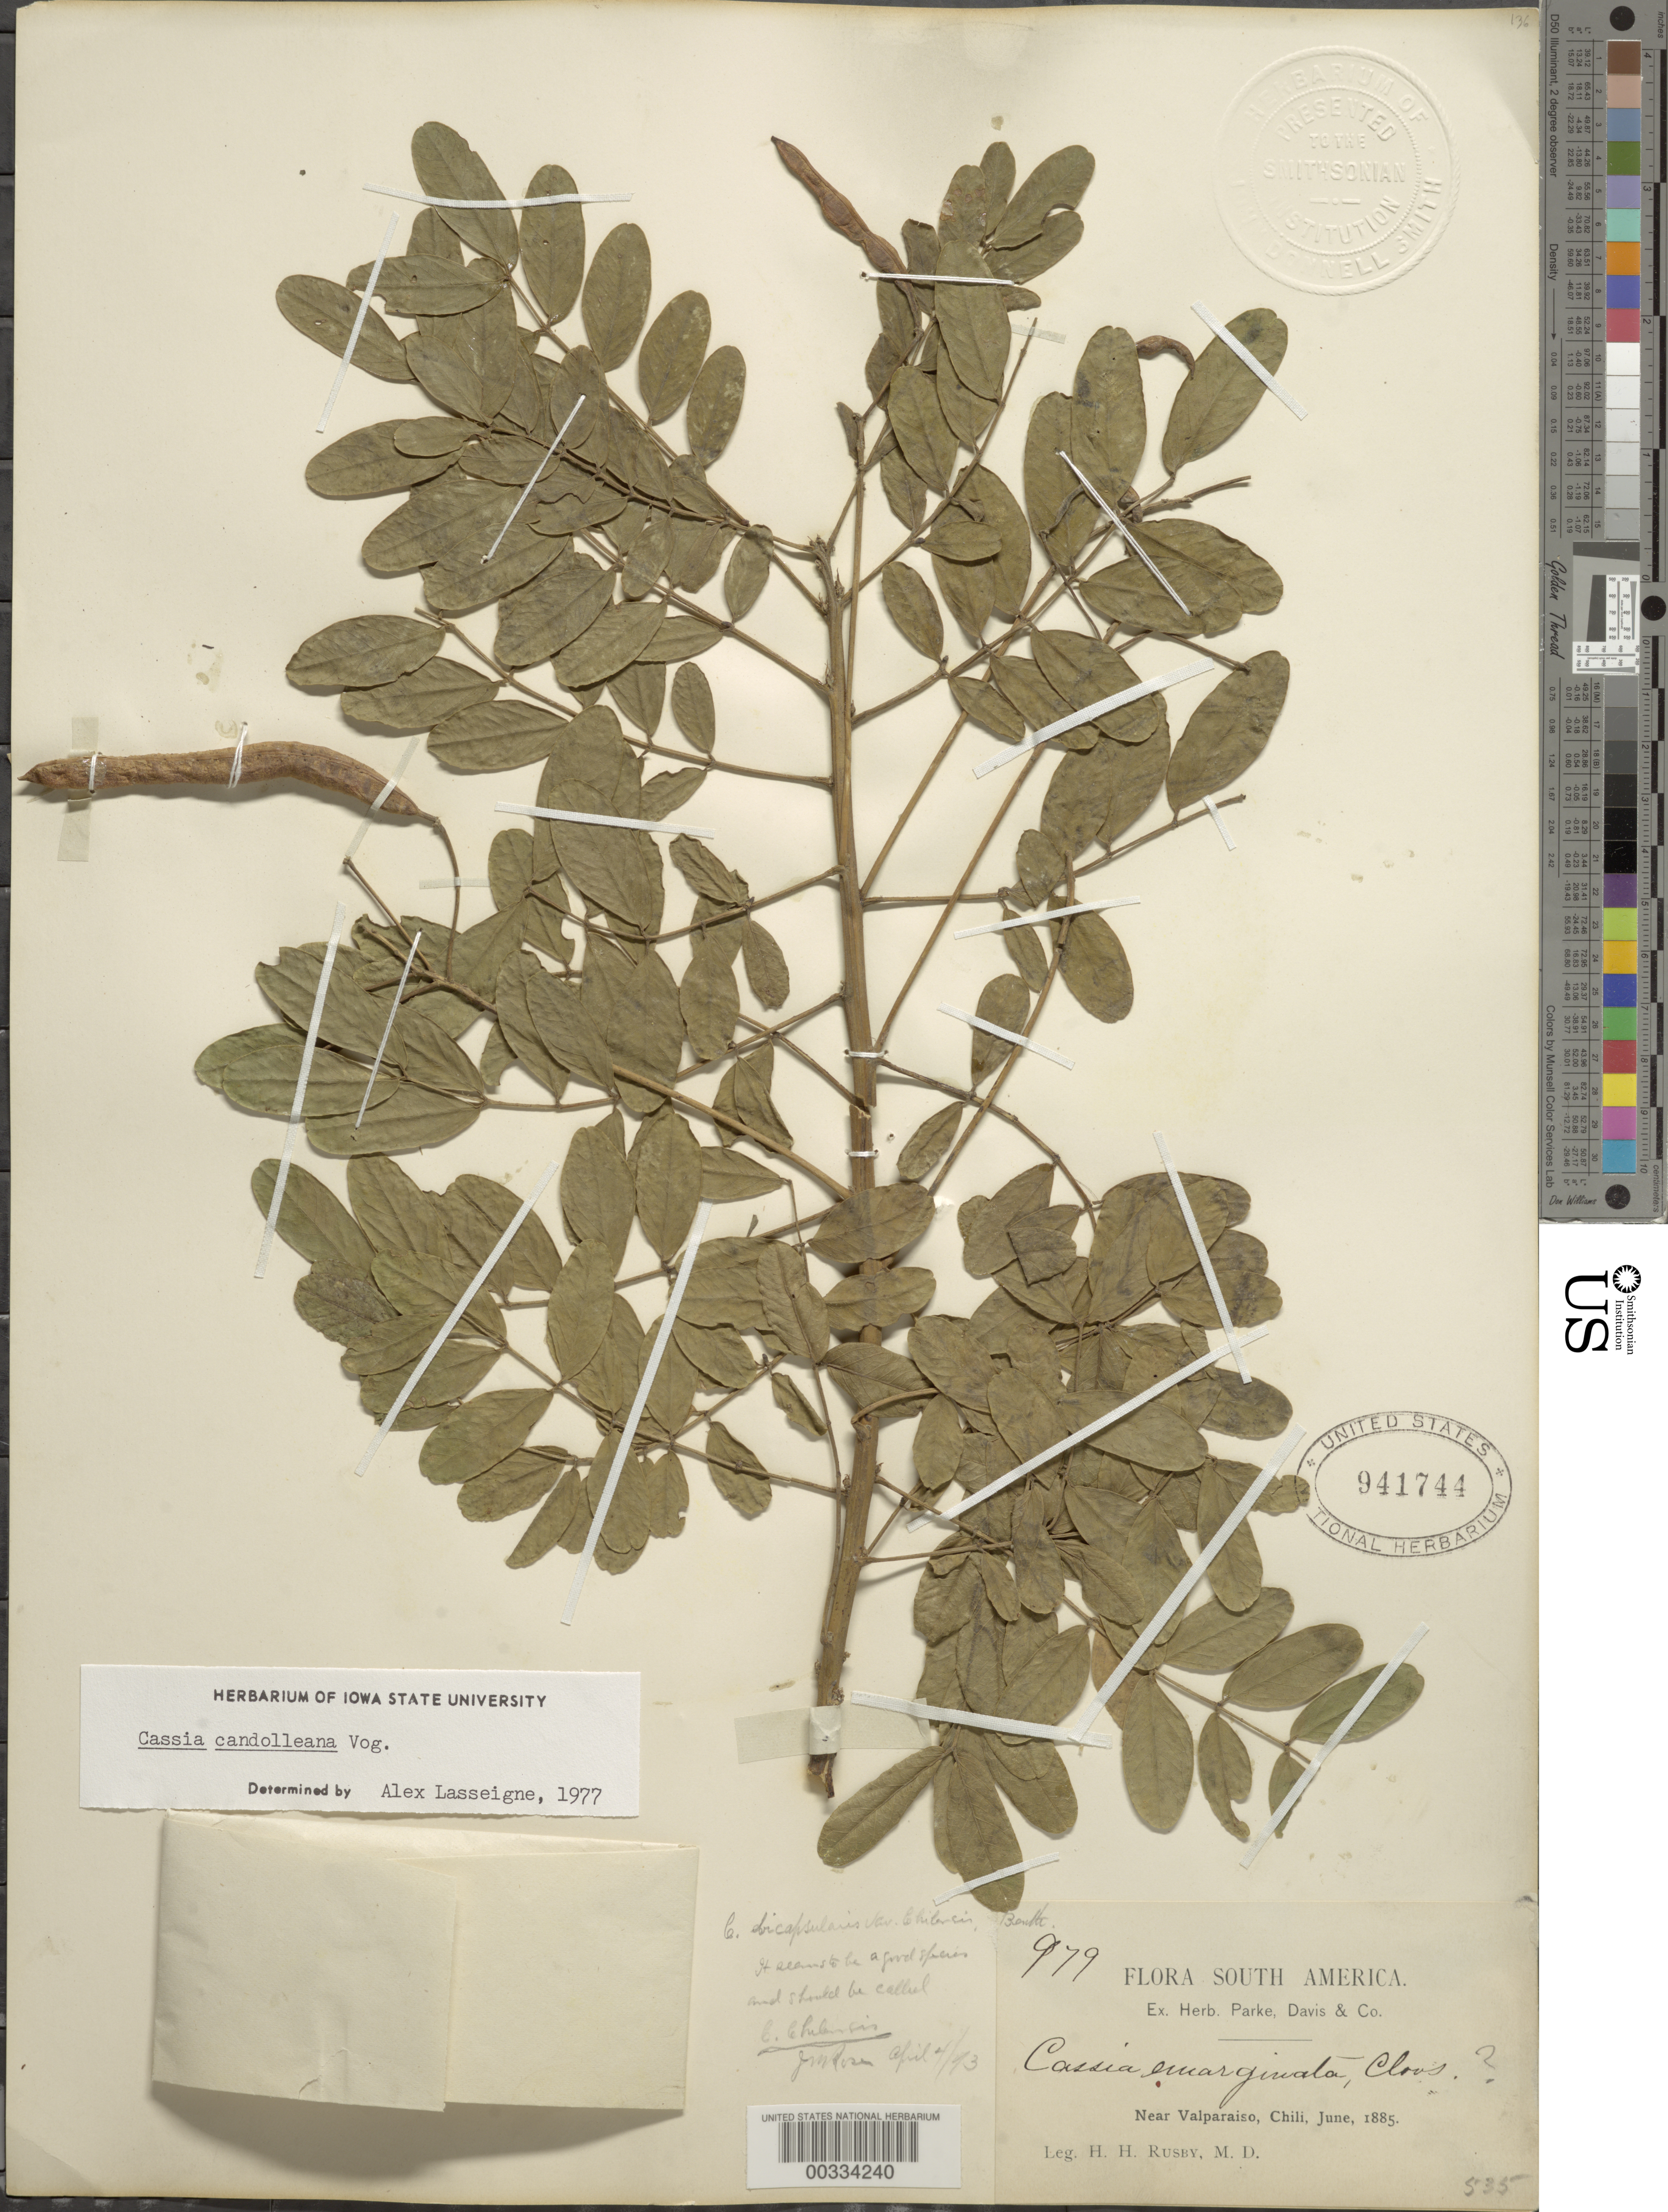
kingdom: Plantae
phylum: Tracheophyta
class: Magnoliopsida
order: Fabales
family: Fabaceae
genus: Senna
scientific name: Senna candolleana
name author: (Vogel) H.S. Irwin & Barneby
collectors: H. H. Rusby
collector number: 979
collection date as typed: Jun 1885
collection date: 1885-06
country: Chile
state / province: Valparaíso (V)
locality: Near valparaiso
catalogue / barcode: US 941744